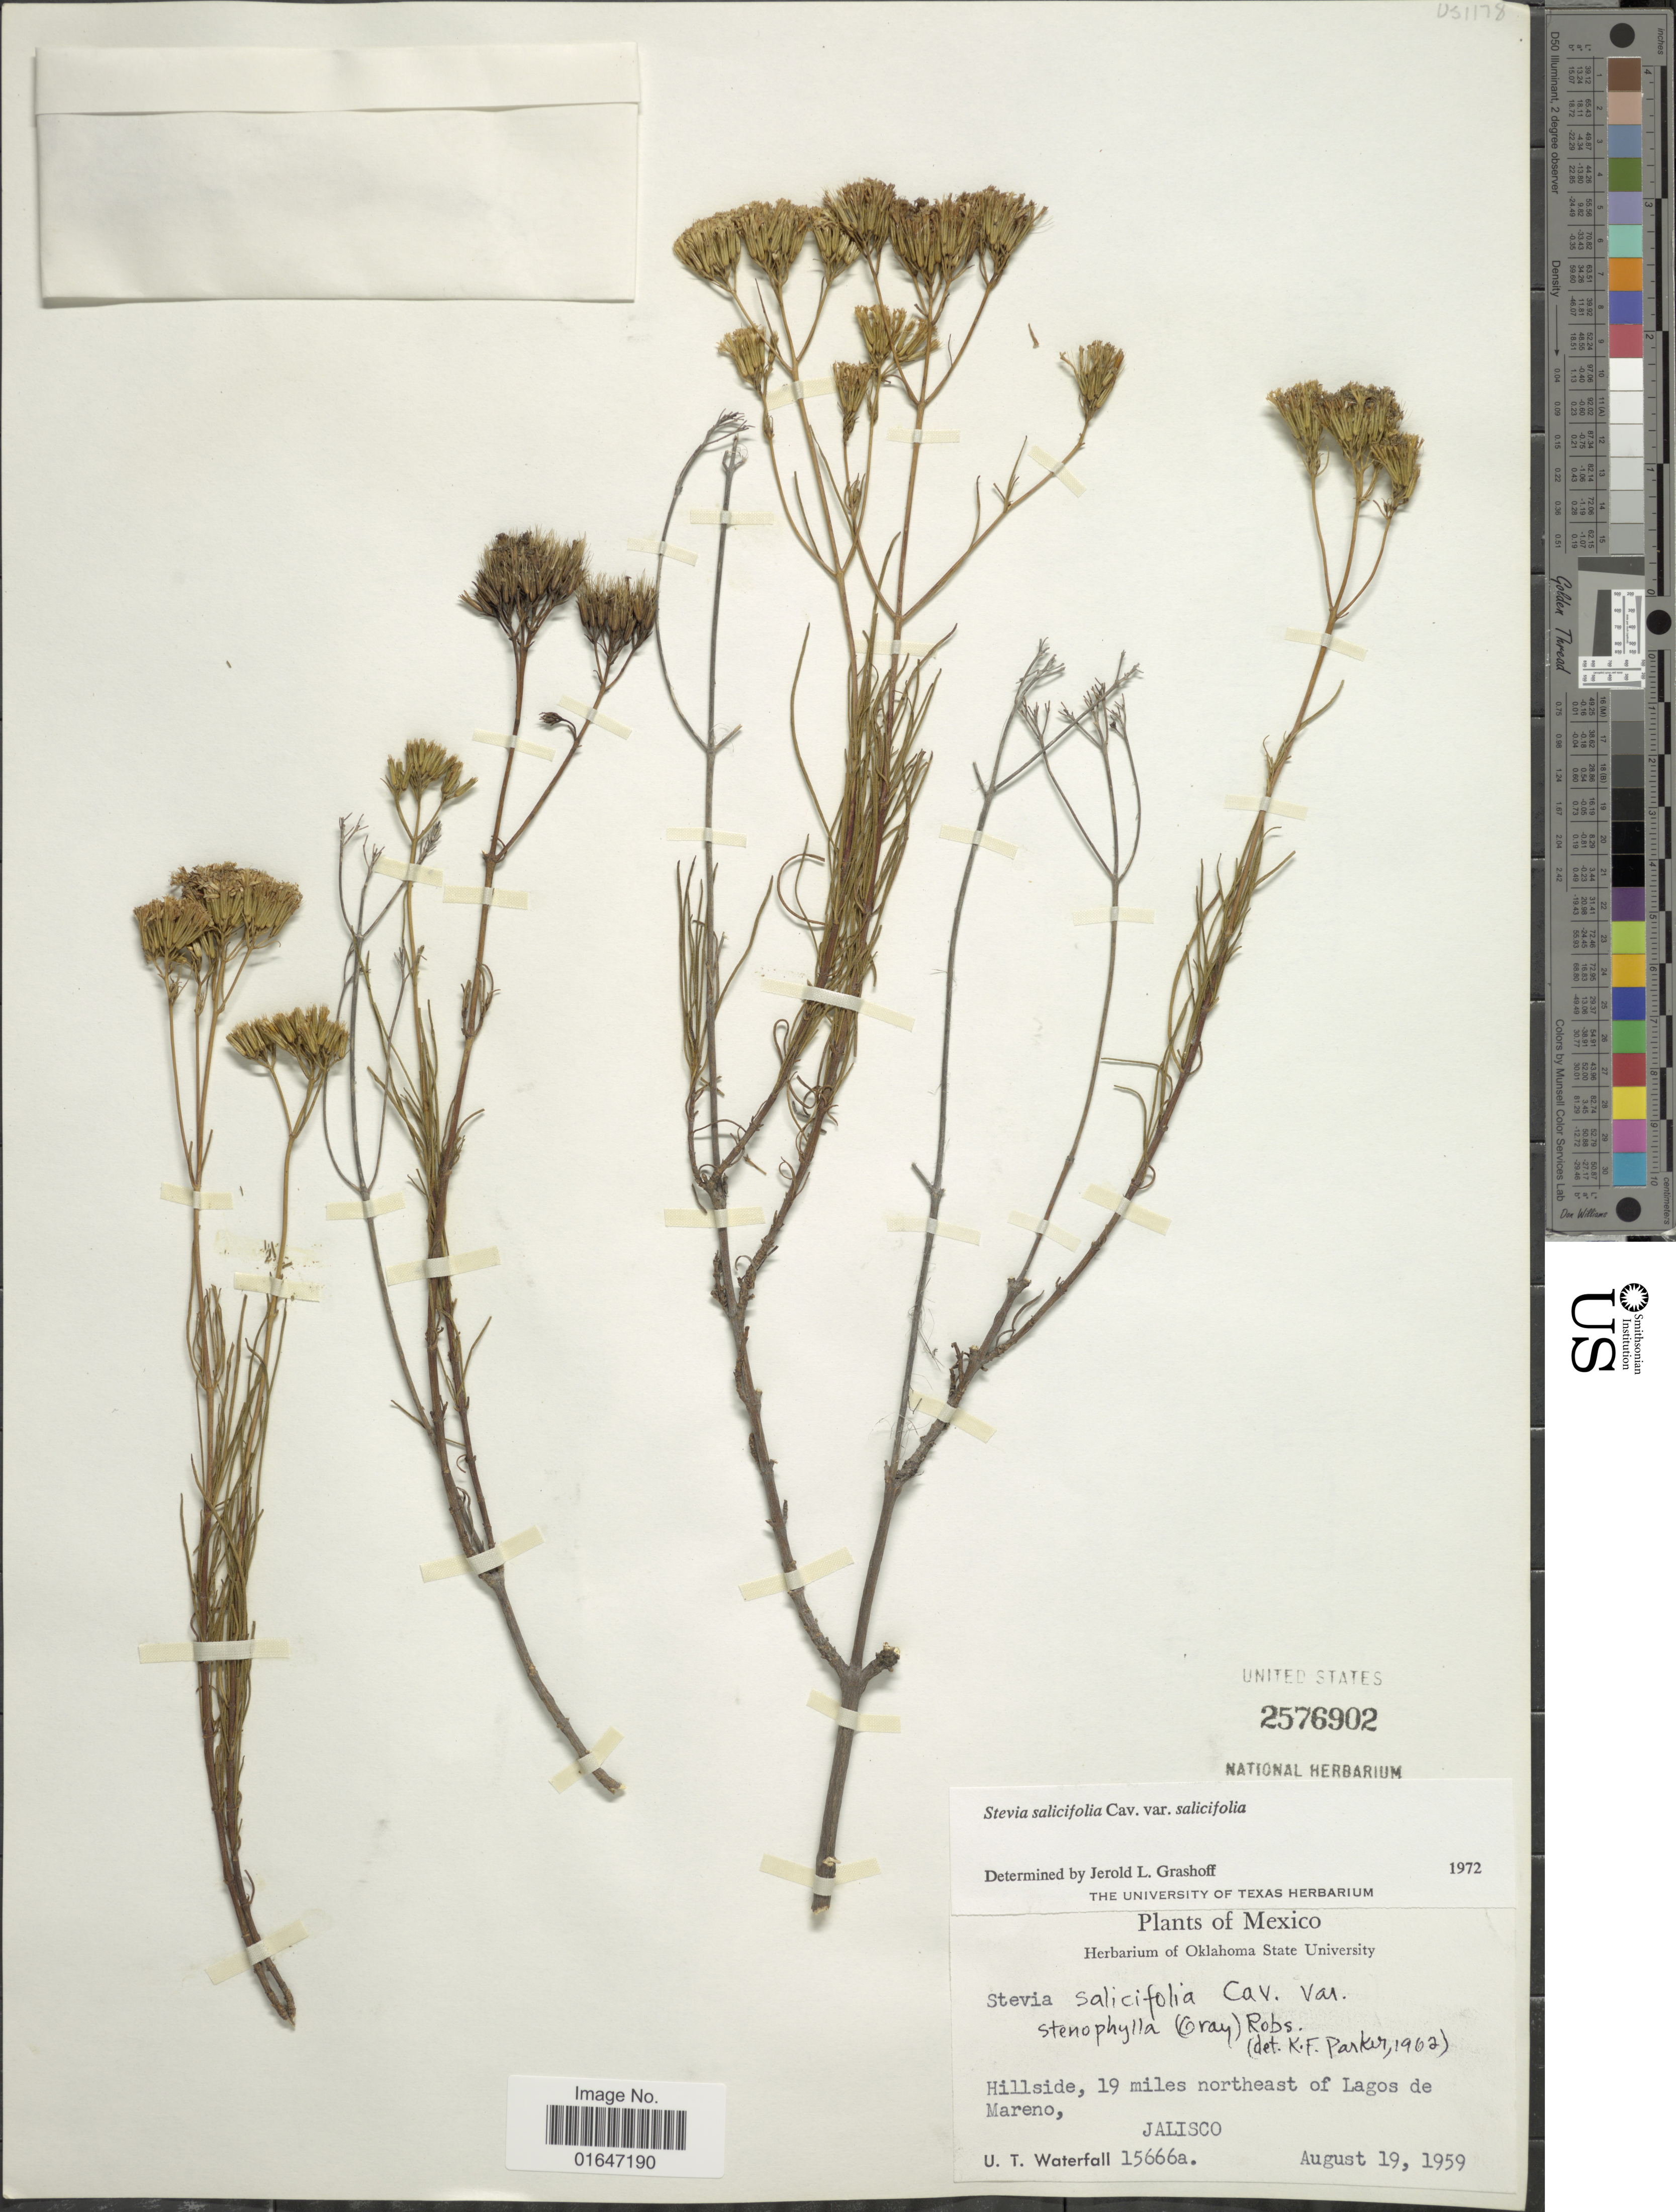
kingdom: Plantae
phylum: Tracheophyta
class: Magnoliopsida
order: Asterales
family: Asteraceae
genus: Stevia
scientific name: Stevia salicifolia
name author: Cav.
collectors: U. T. Waterfall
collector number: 15666 a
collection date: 1959-08-19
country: Mexico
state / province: Jalisco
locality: Hillside, 19 miles northeast of Lagos de Mareno.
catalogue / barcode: US 2576902